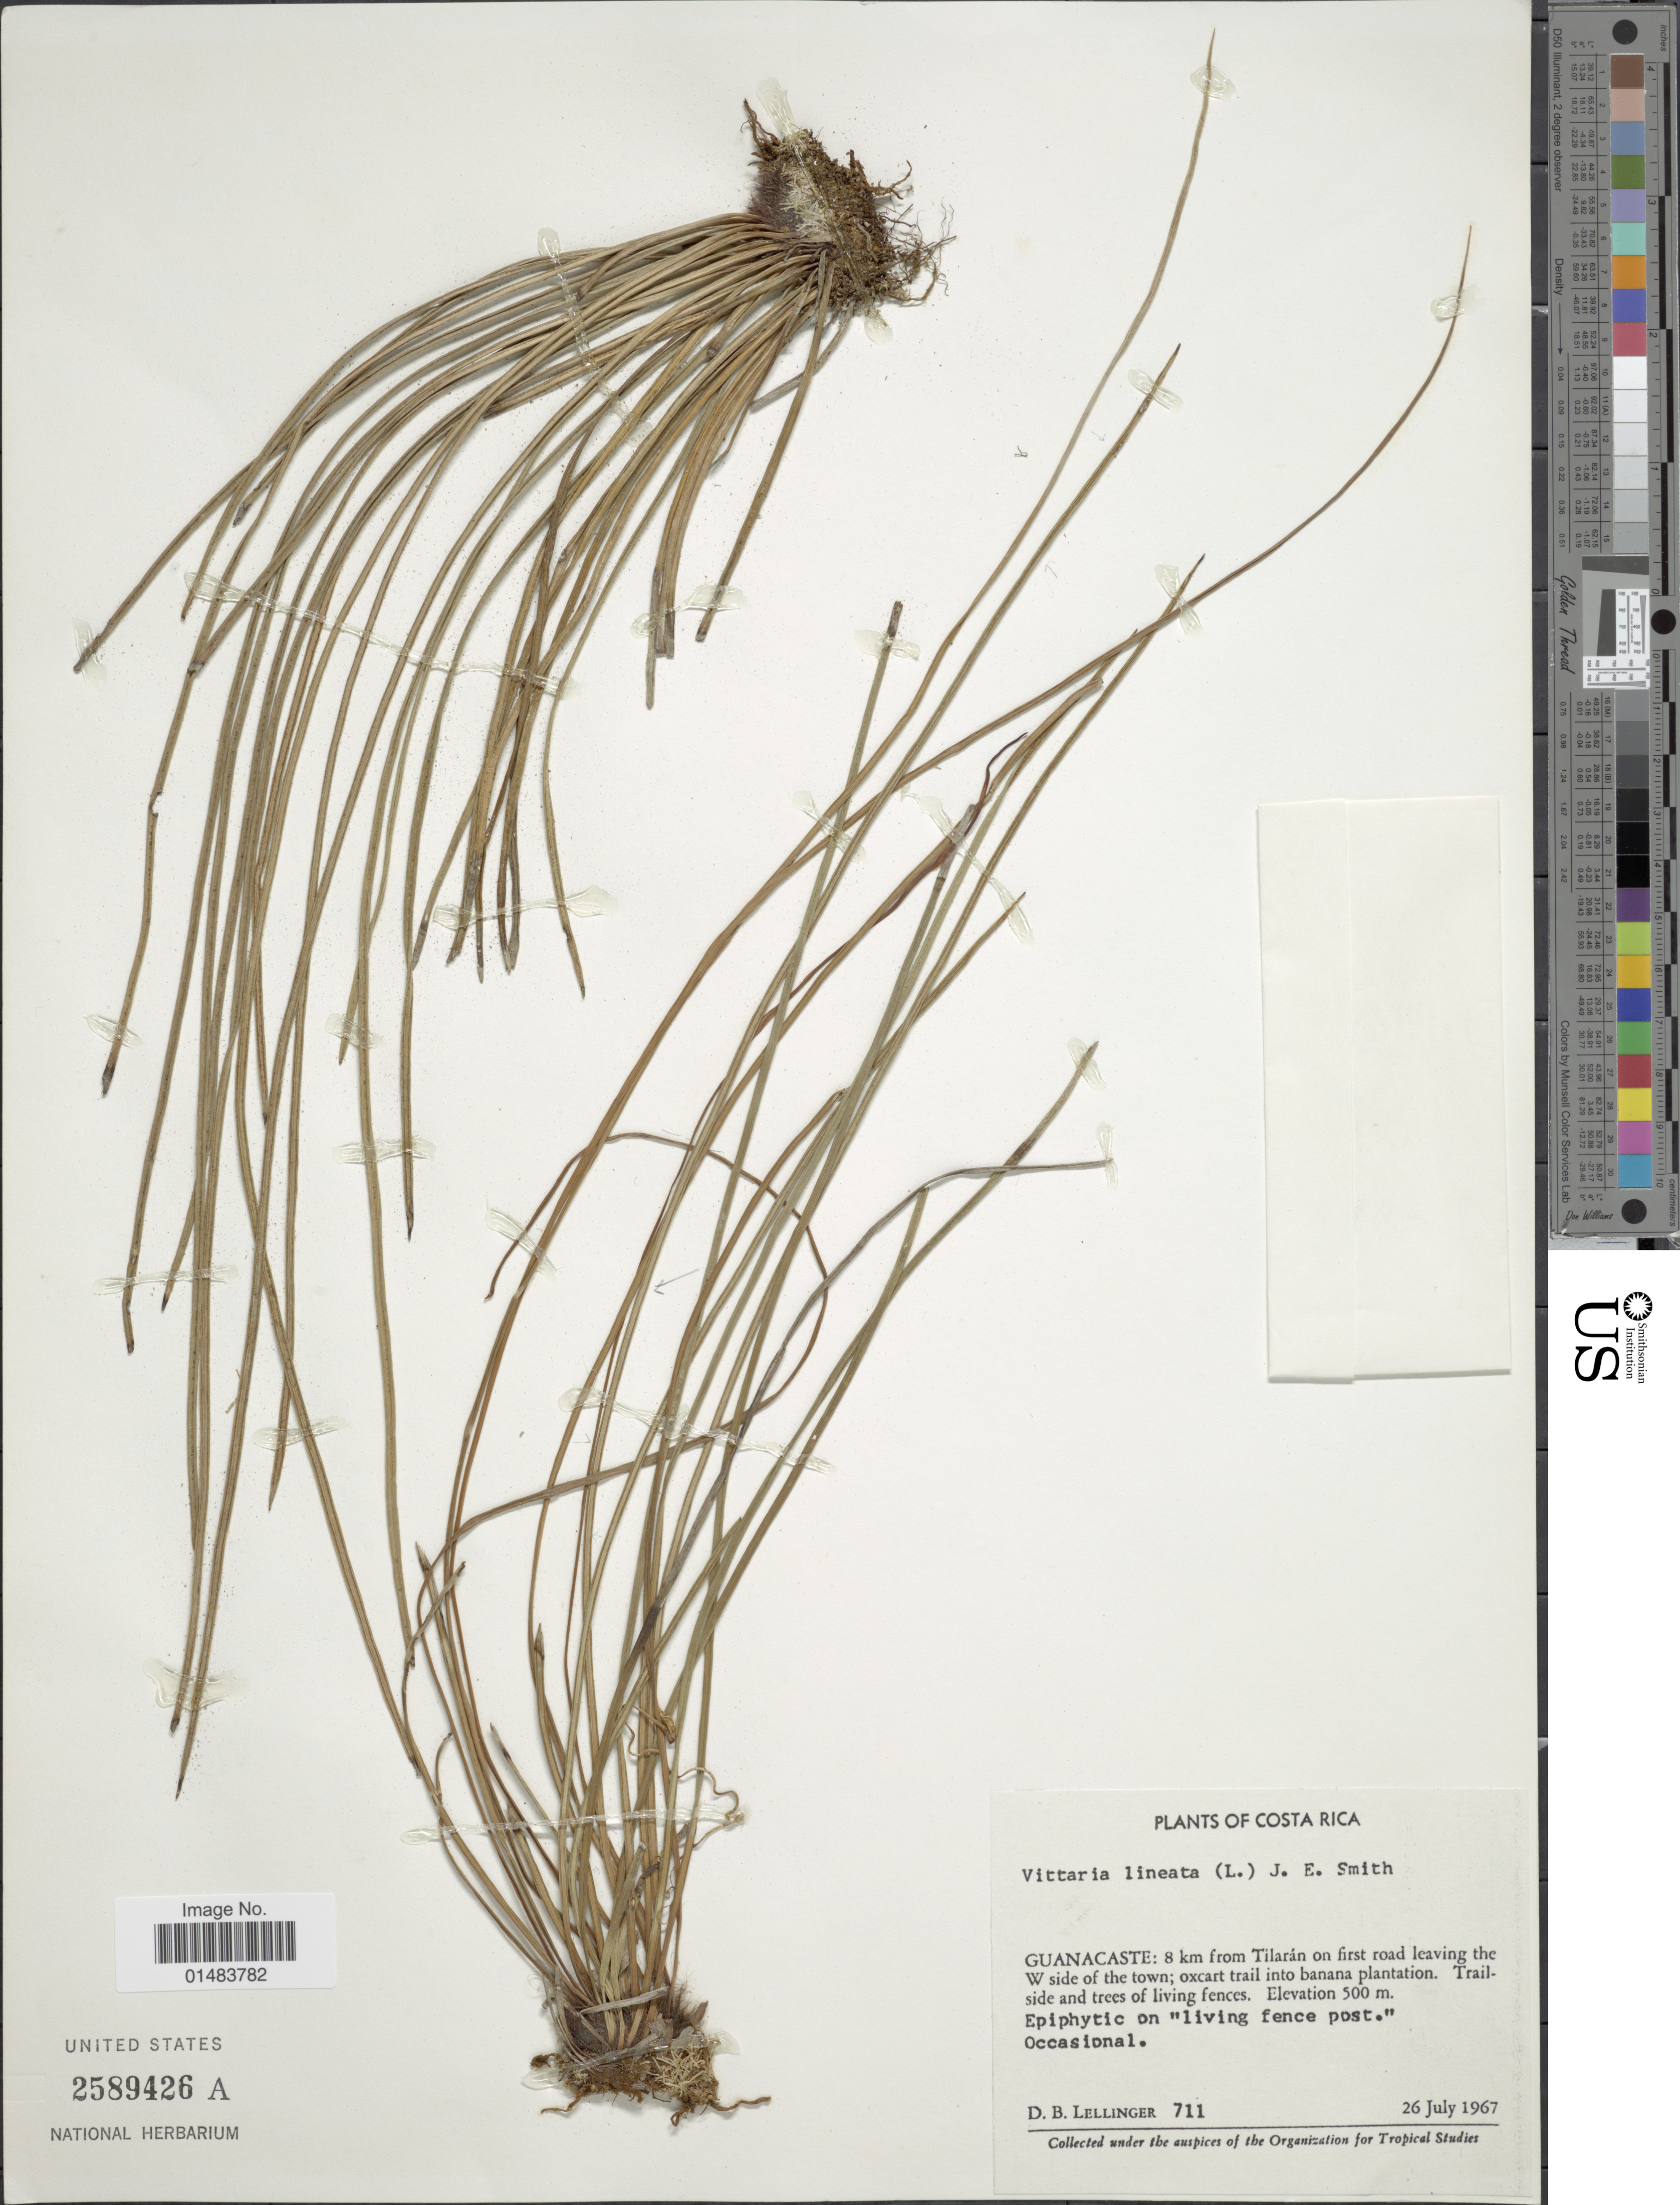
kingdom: Plantae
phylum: Tracheophyta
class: Polypodiopsida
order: Polypodiales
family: Pteridaceae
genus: Vittaria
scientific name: Vittaria lineata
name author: (L.) Sm.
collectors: D. B. Lellinger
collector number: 711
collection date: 1967-07-26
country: Costa Rica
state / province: Guanacaste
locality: Plants of Costa Rica, 8 km from Tilaran on first road leaving the W side of the town; oxcart trail into banana plantation. Trailside and trees of living fences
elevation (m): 500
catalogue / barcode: US 2589426A